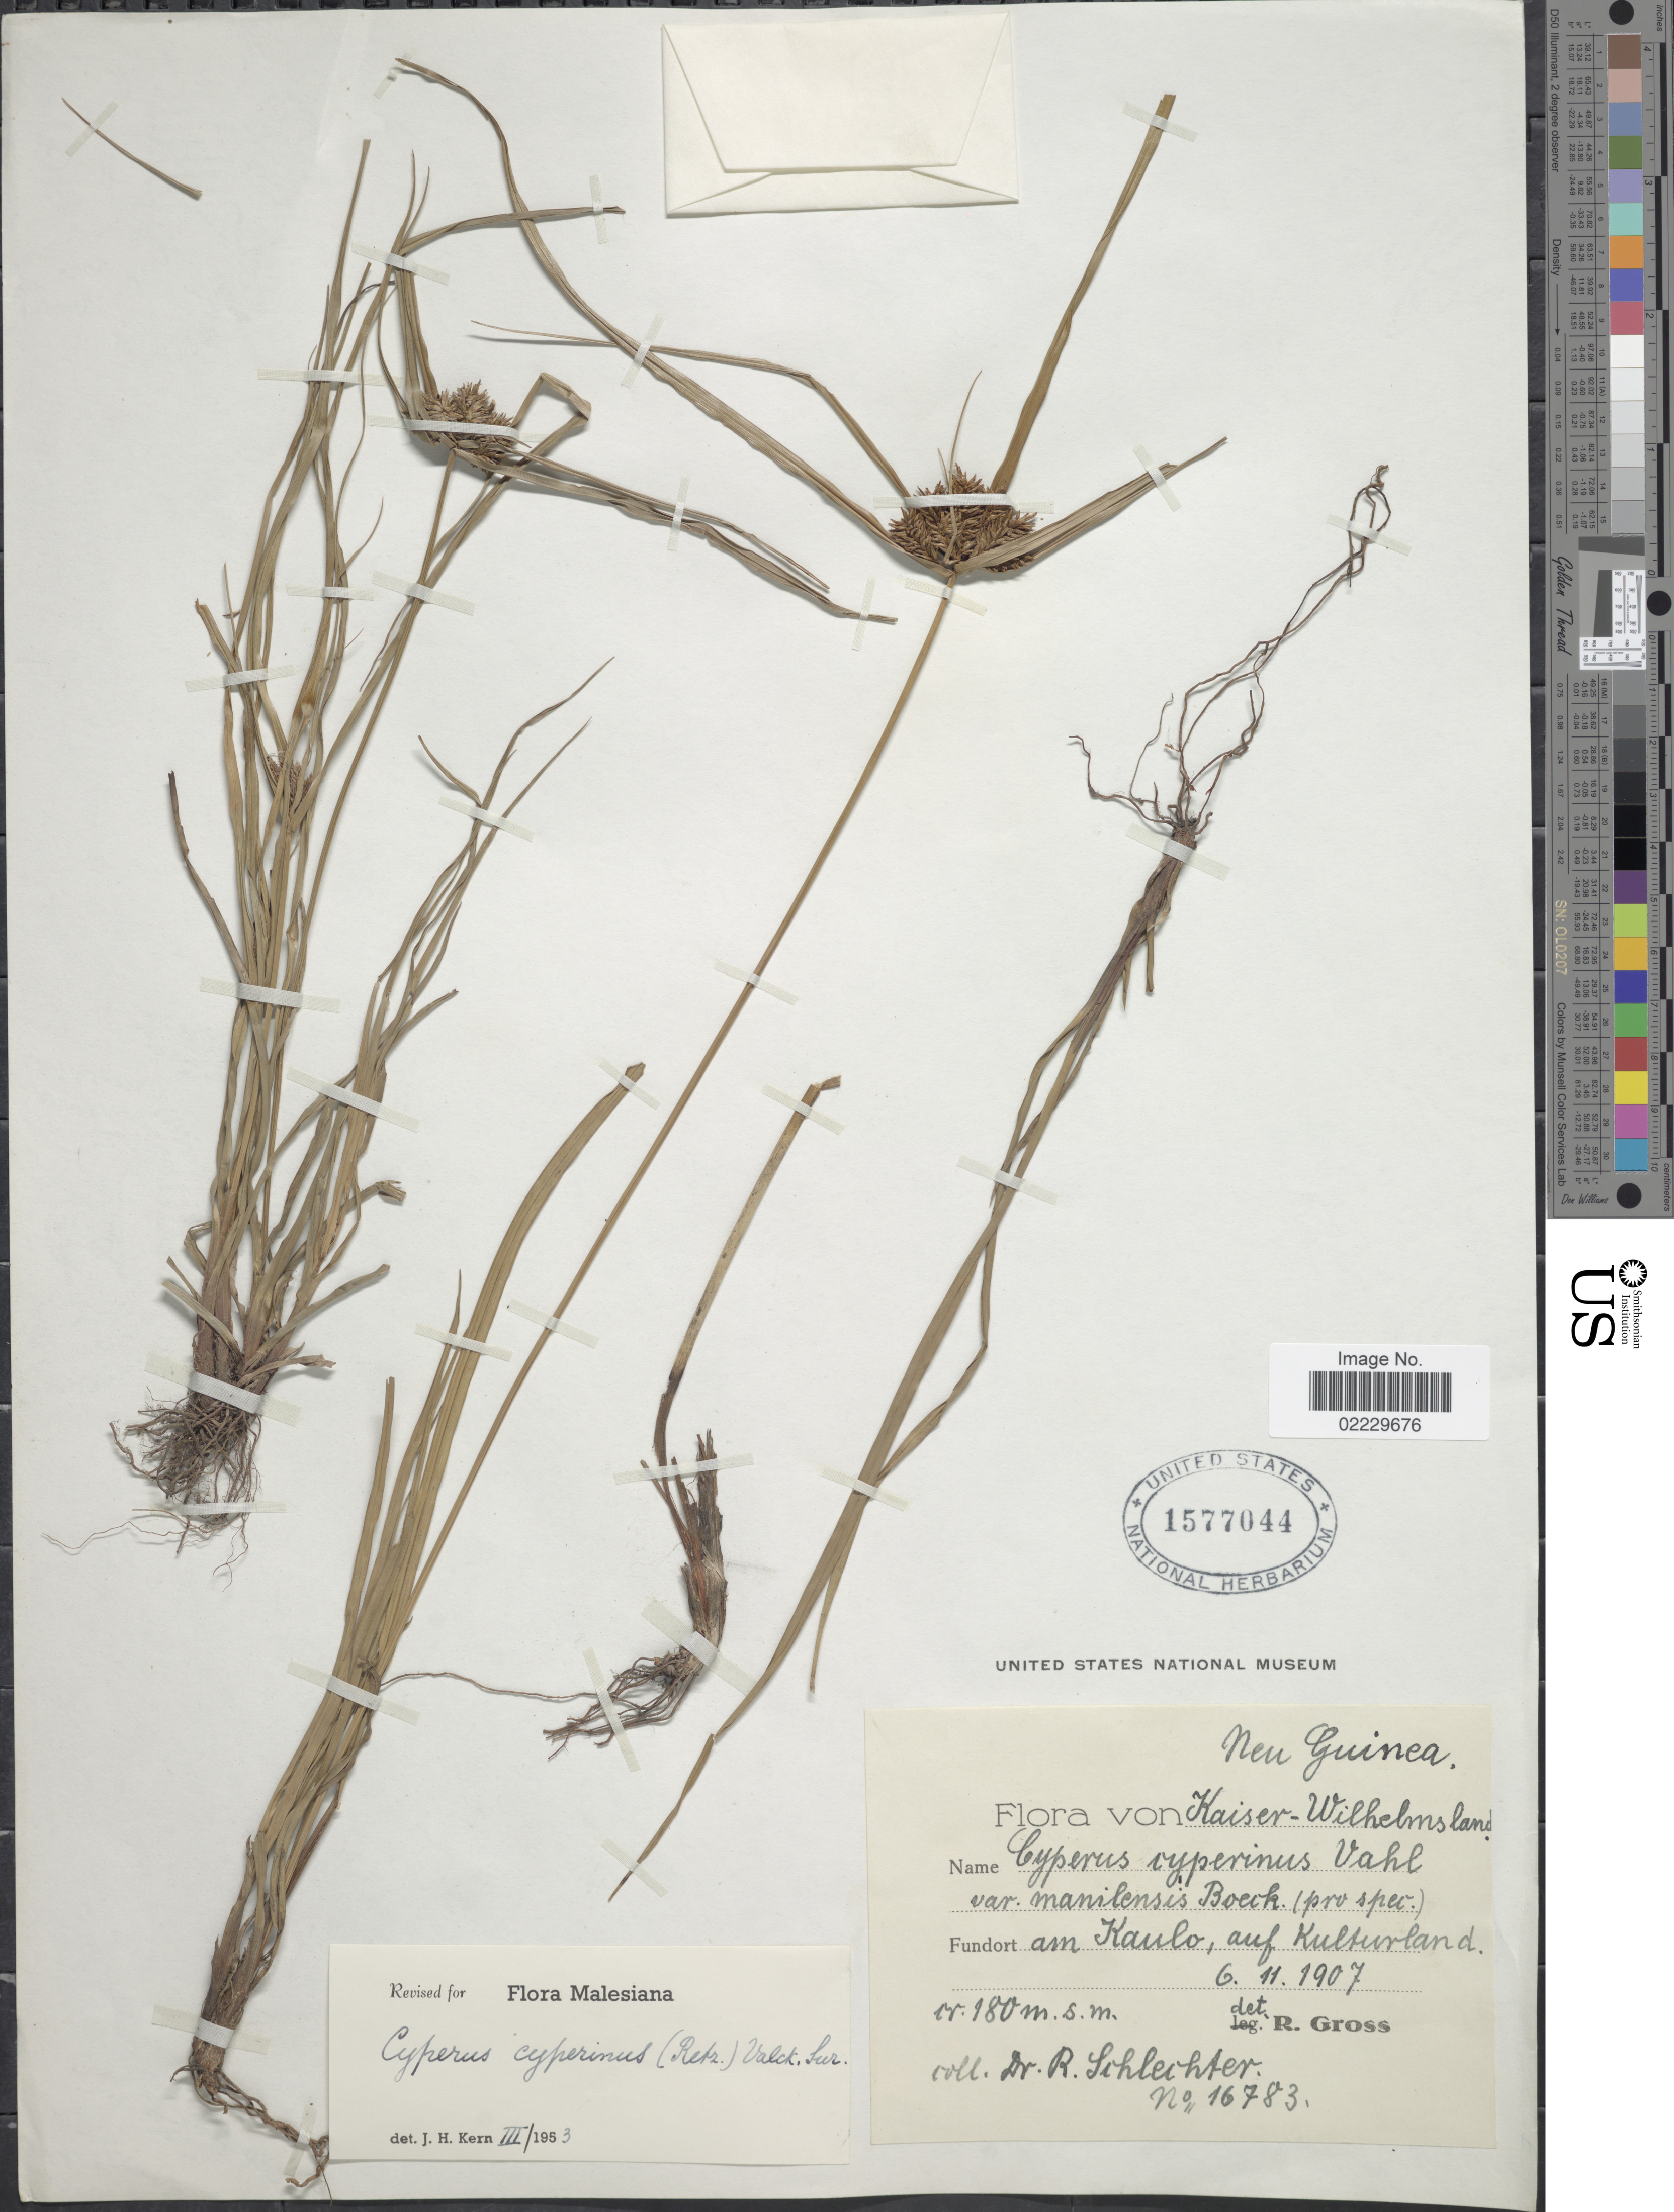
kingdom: Plantae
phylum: Tracheophyta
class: Liliopsida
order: Poales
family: Cyperaceae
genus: Cyperus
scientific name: Cyperus cyperinus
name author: (Retz.) Valck. Sur.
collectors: F. R. R. Schlechter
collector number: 16783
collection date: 1907-11-06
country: Papua New Guinea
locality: New Guinea, Kaier-Wilhelmsland, am Kaulo, auf Kulturland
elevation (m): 180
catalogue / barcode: US 1577044